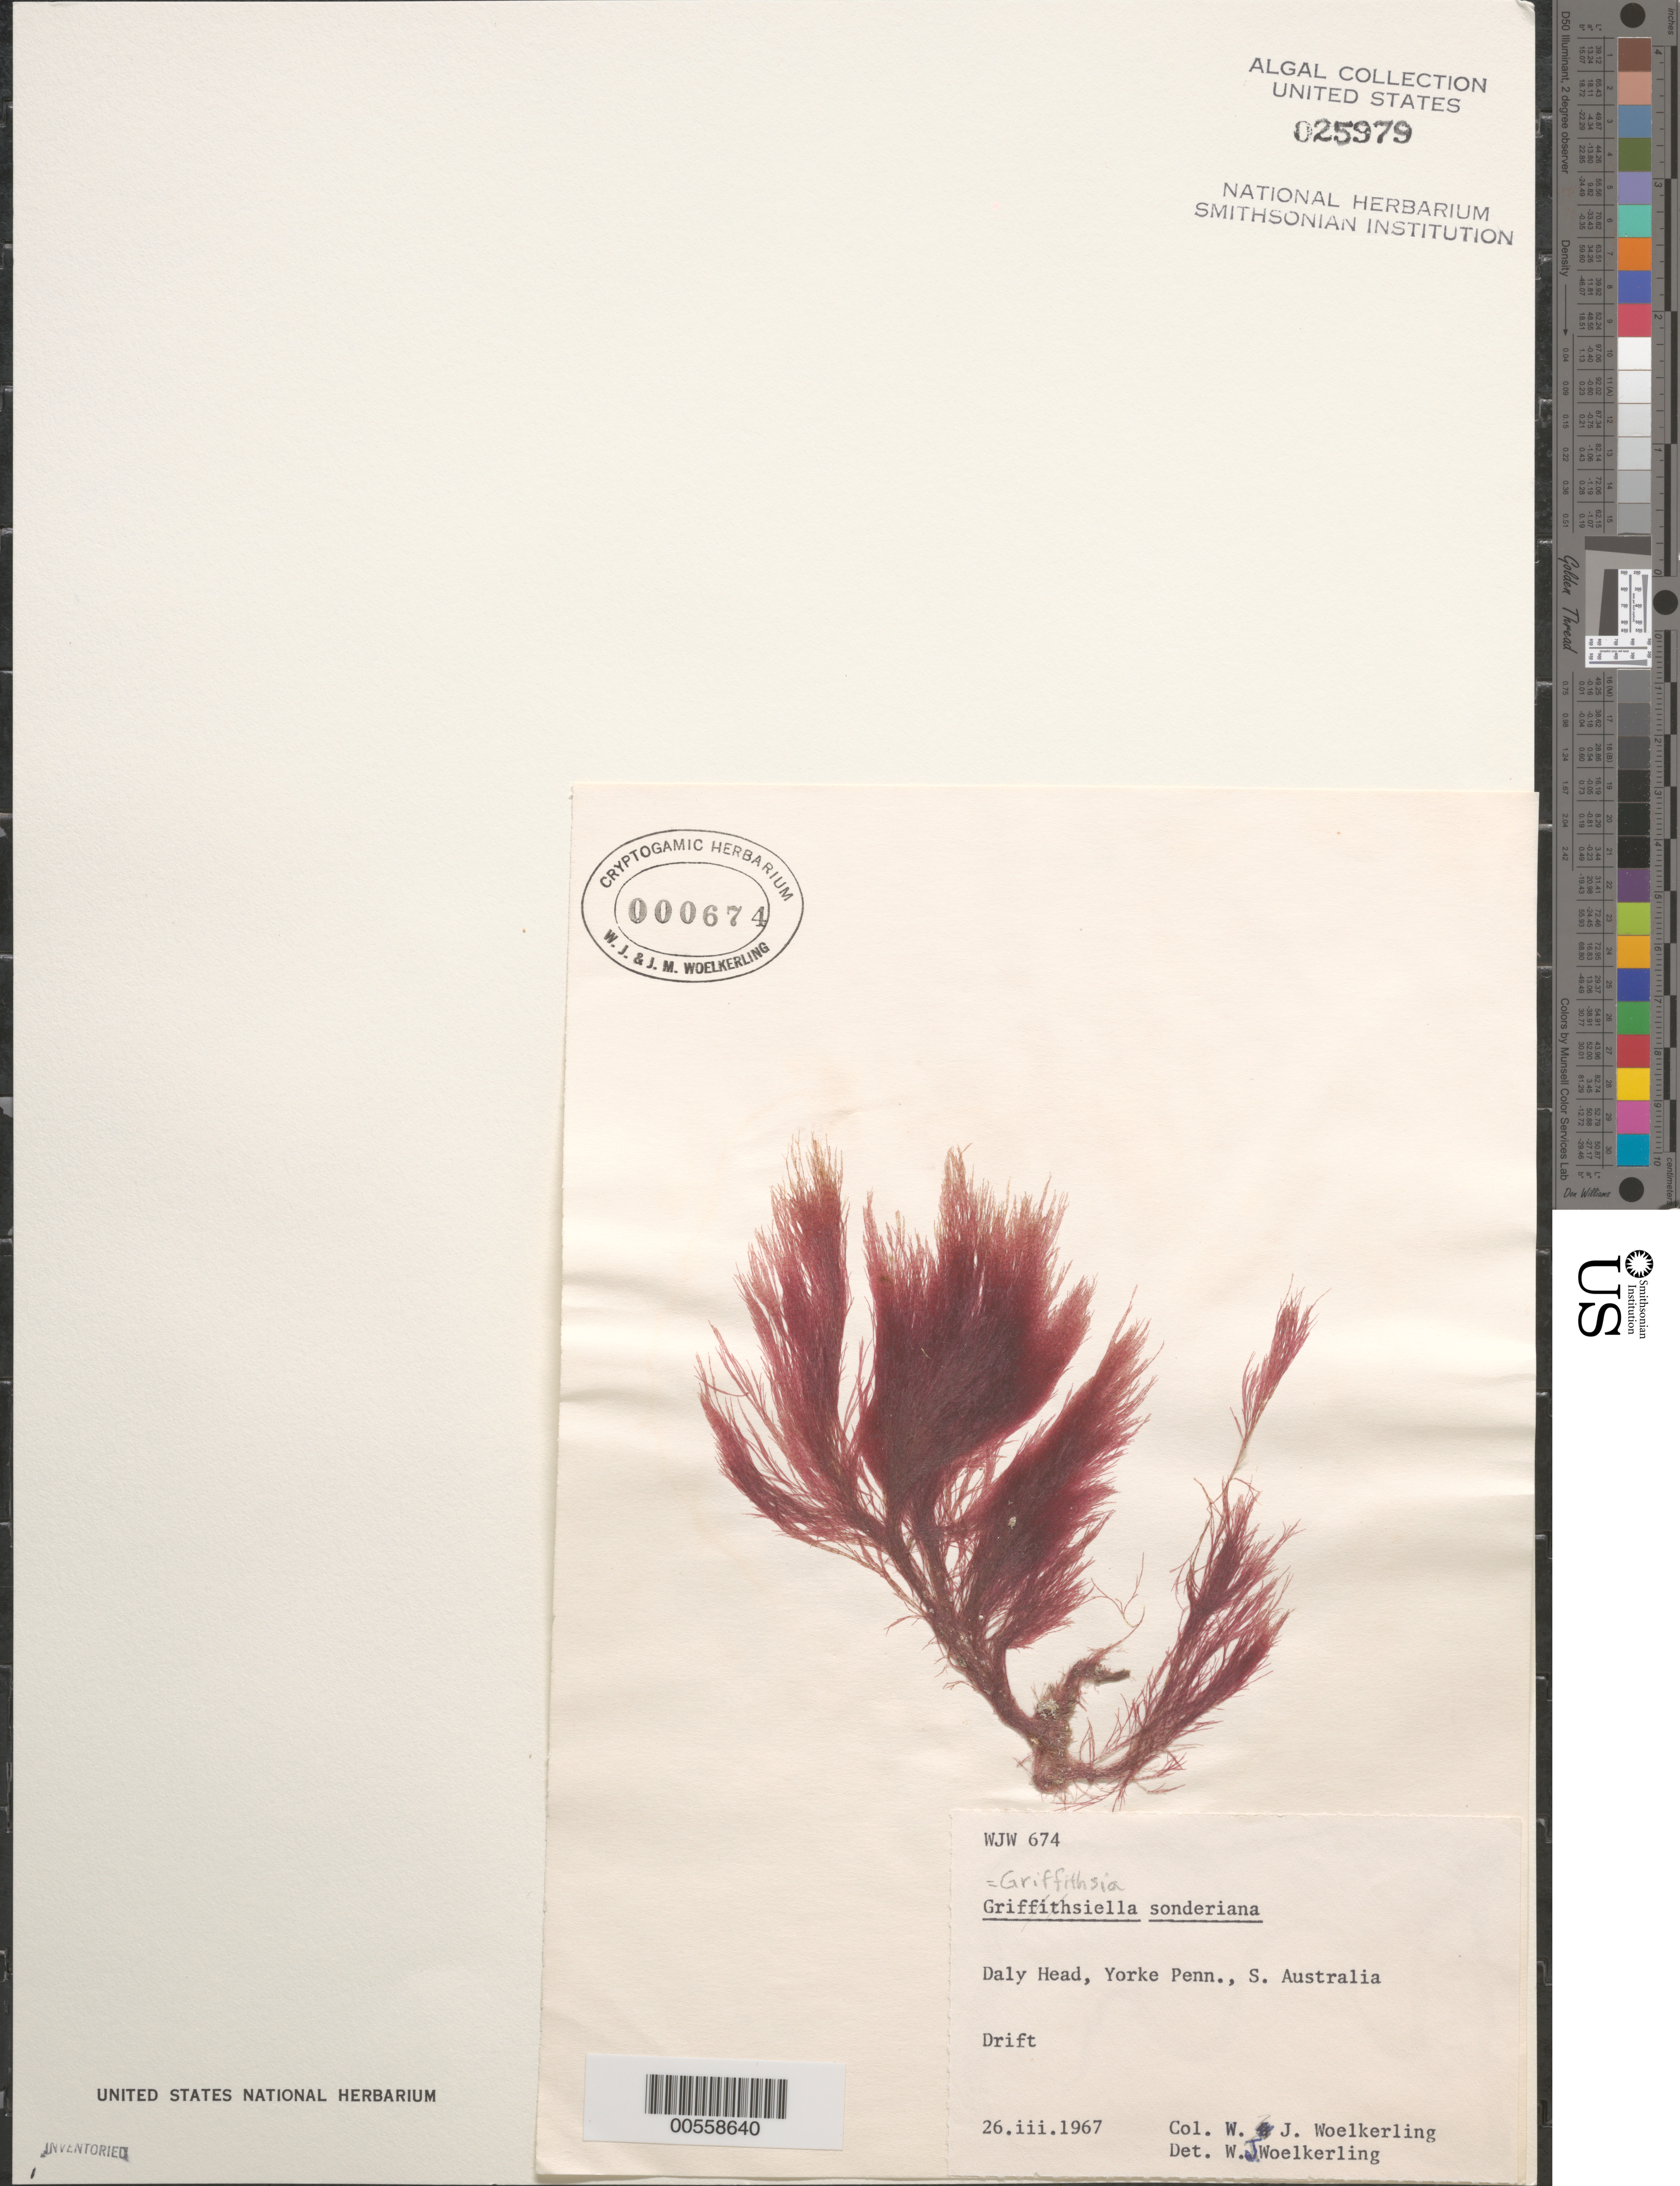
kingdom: Plantae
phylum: Rhodophyta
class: Florideophyceae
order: Ceramiales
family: Ceramiaceae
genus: Macrothamnion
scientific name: Macrothamnion pellucidum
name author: (Harv.) Wollaston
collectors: W. Woelkerling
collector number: WJW 674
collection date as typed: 26 Mar 1967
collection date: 1967-03-26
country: Australia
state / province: South Australia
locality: Daly Head, Yorke Peninsula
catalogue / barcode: US 25979